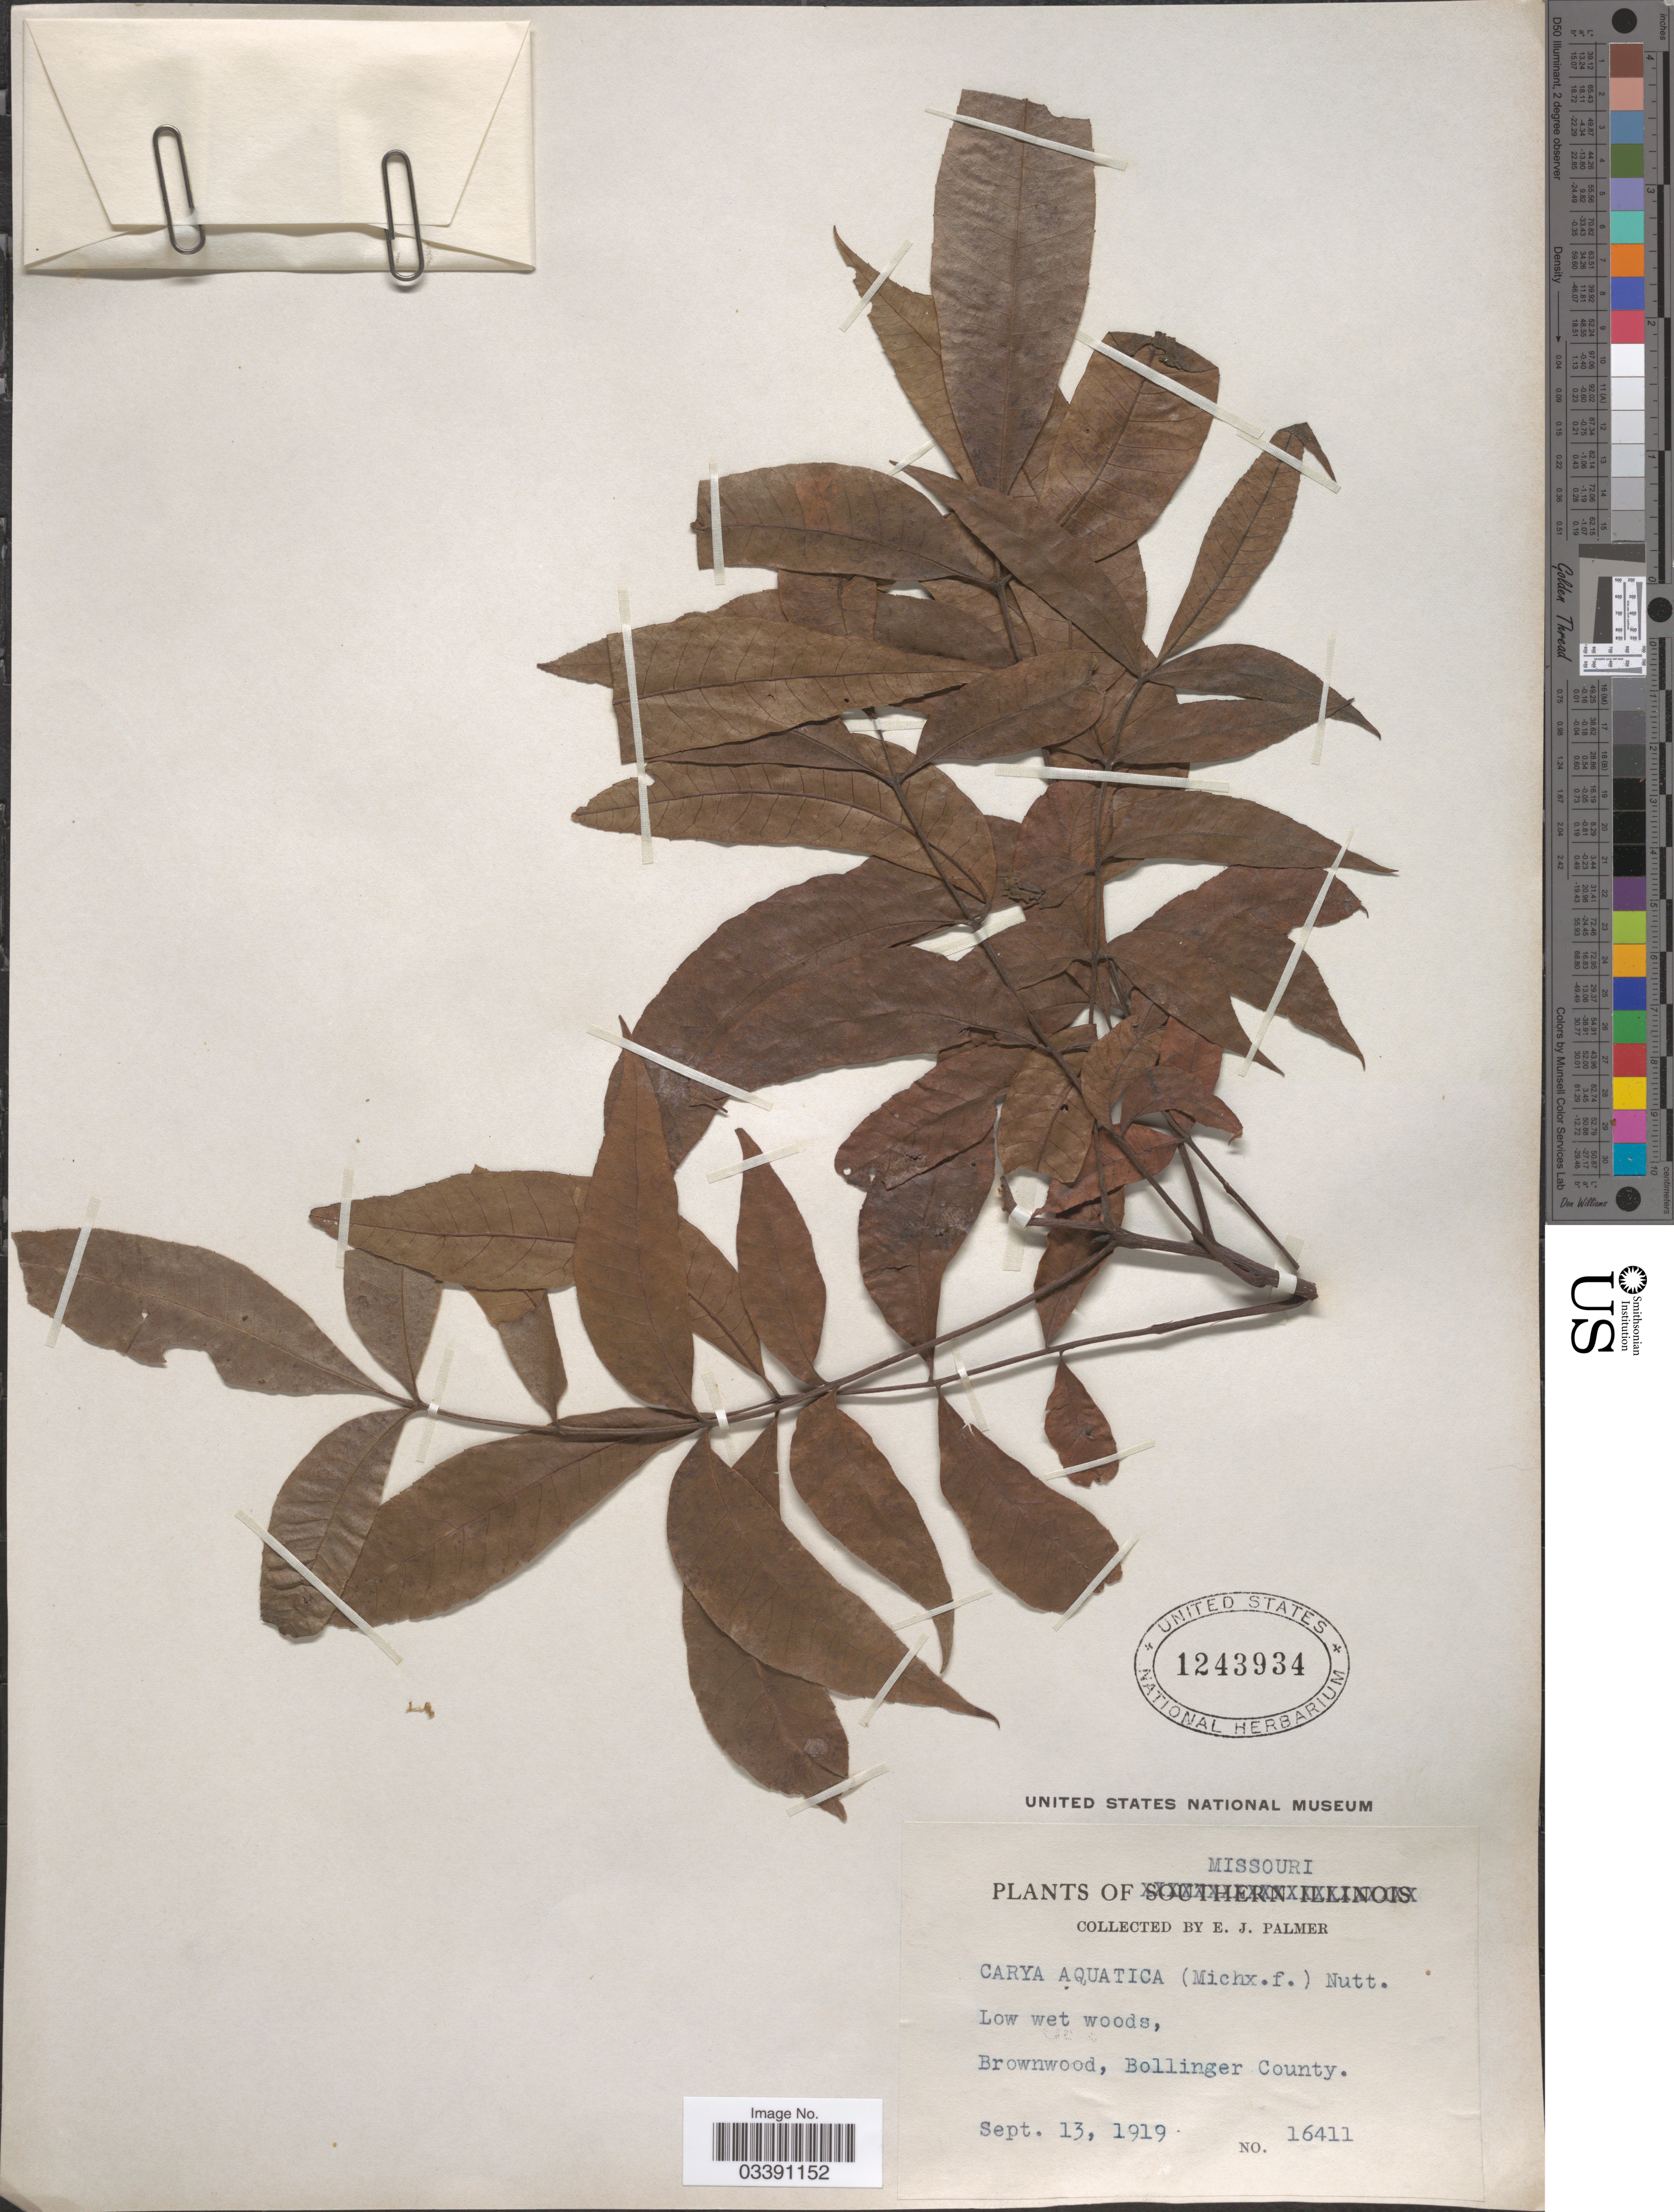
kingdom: Plantae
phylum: Tracheophyta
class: Magnoliopsida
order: Fagales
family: Juglandaceae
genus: Carya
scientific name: Carya aquatica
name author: (F. Michx.) Nutt.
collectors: E. J. Palmer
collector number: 16411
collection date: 1919-09-13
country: United States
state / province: Missouri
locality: Brownwood, Bollinger County.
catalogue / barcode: US 1243934